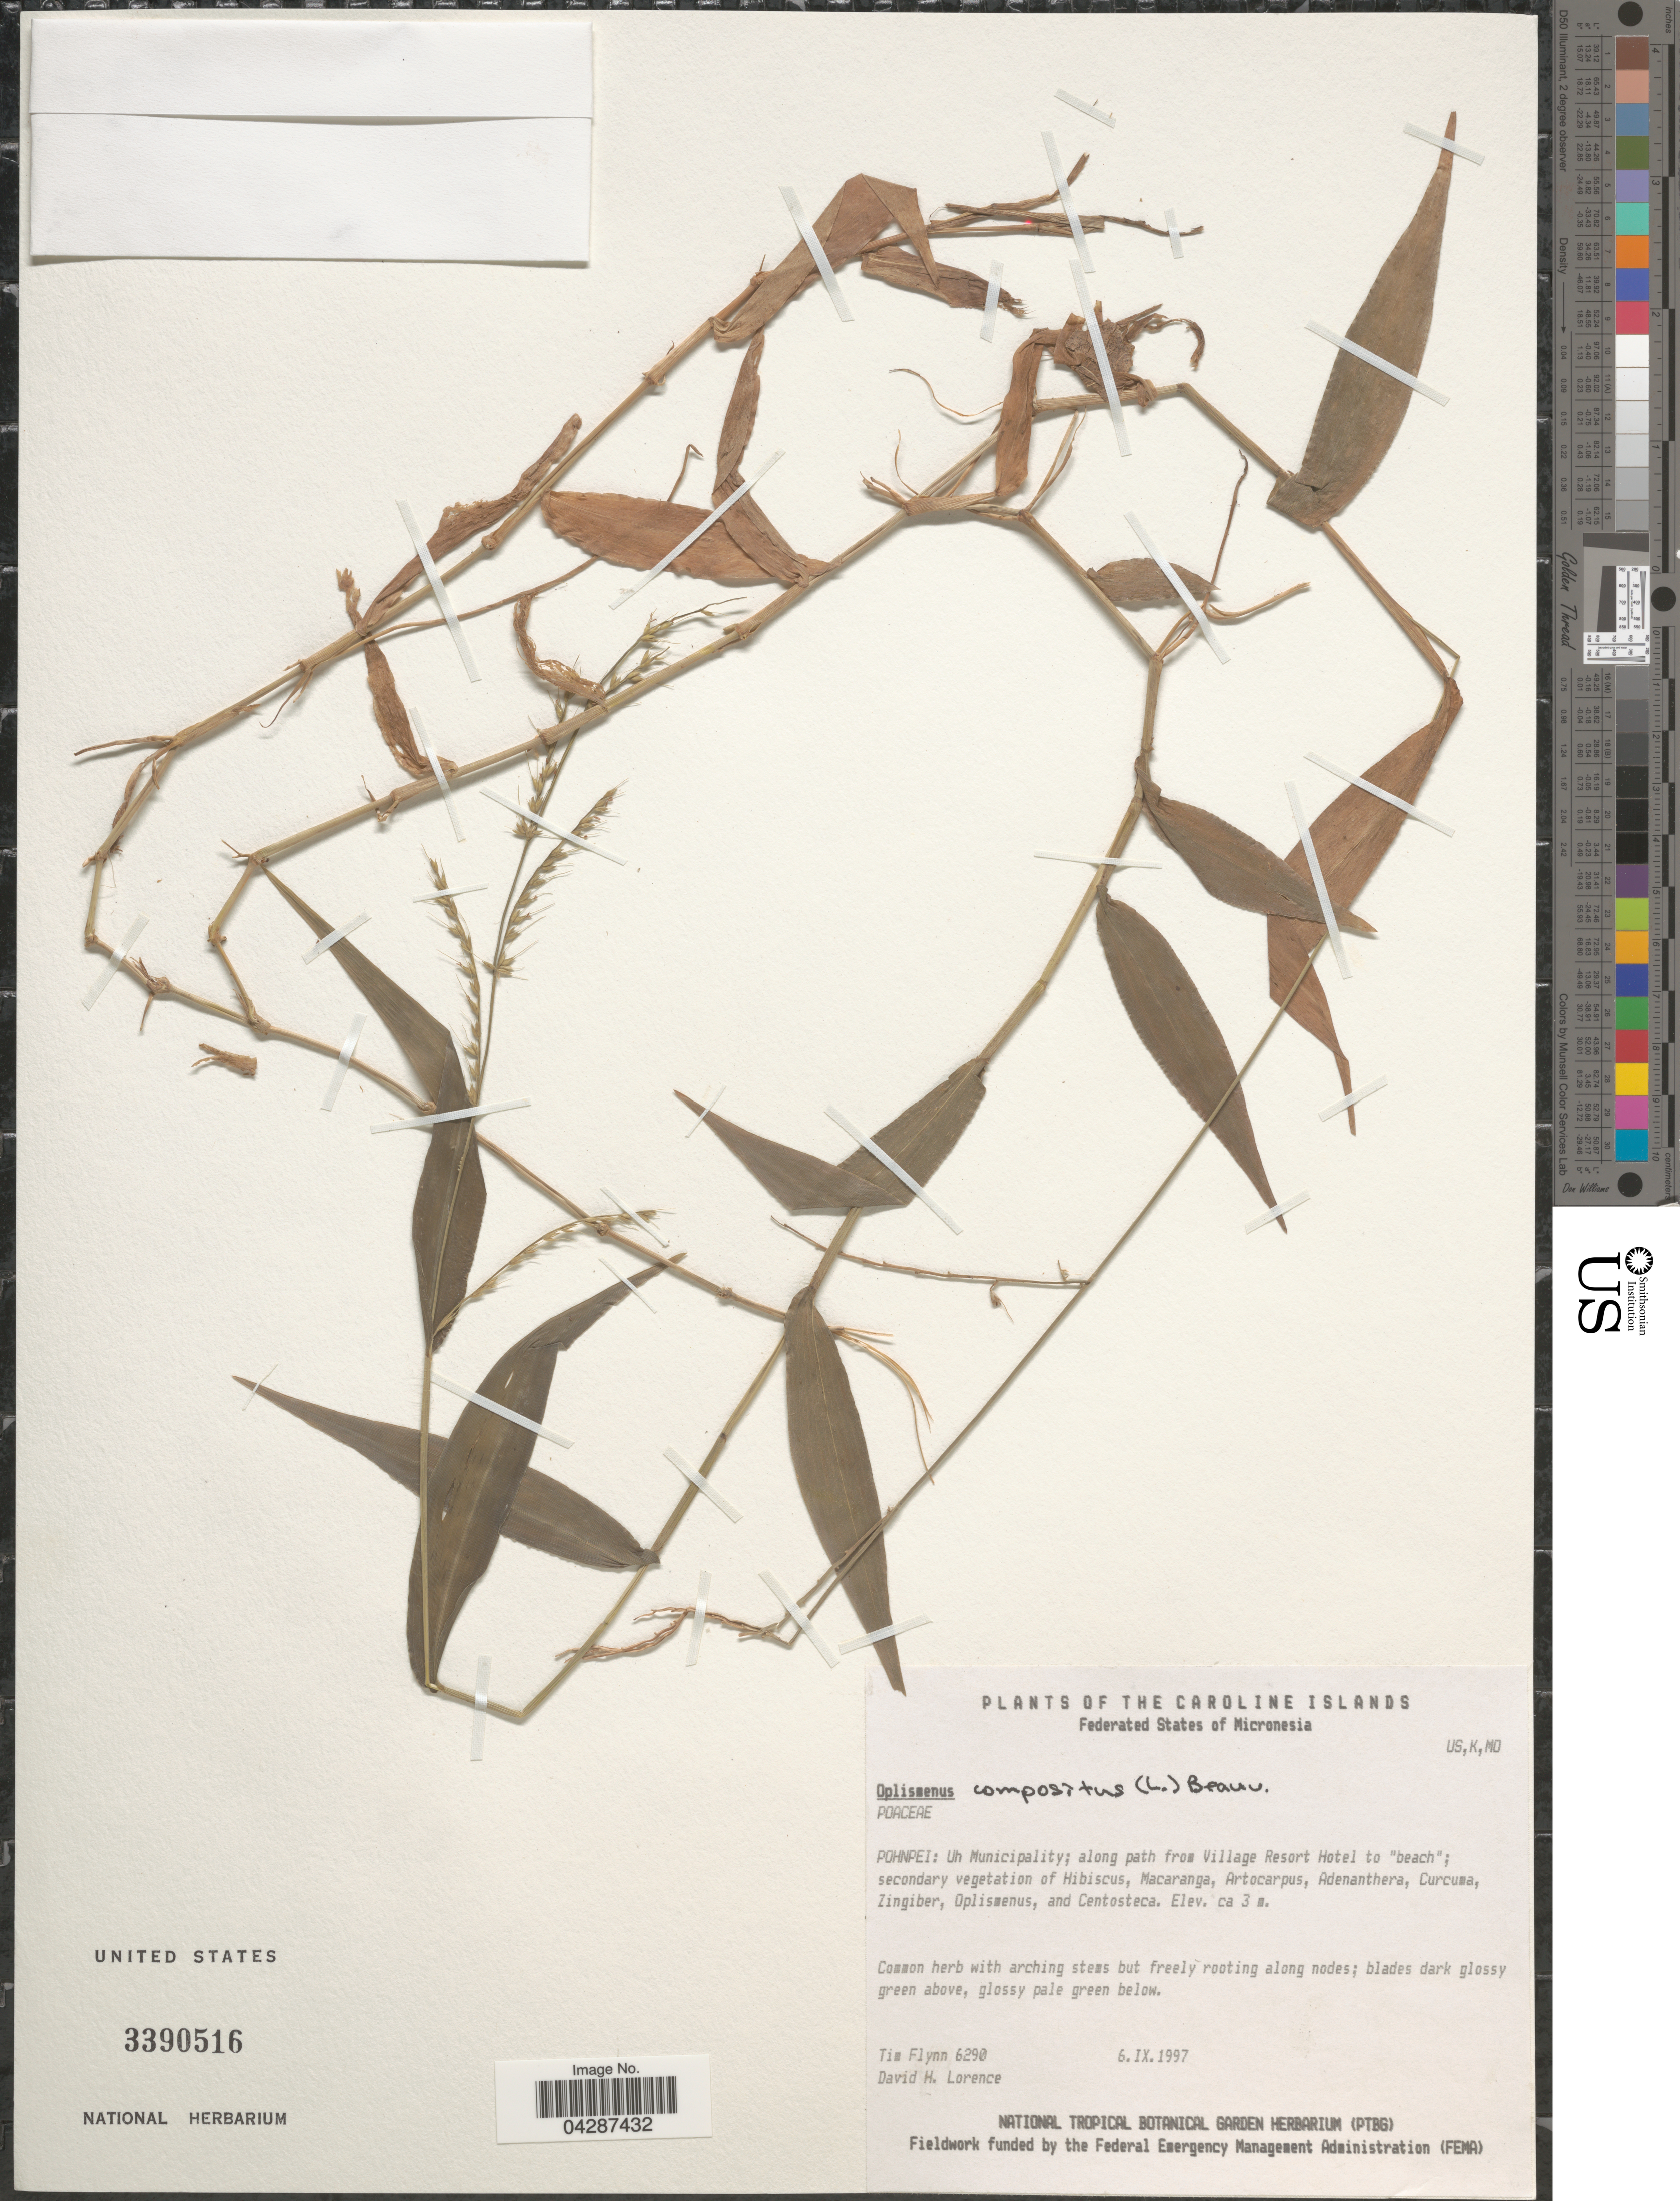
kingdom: Plantae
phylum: Tracheophyta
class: Liliopsida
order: Poales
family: Poaceae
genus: Oplismenus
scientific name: Oplismenus compositus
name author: (L.) P. Beauv.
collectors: T. Flynn & D. Lorence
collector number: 6290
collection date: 1997-09-09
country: Micronesia, Federated States of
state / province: Pohnpei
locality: The Caroline Islands. Federated States of Micronesia. Uh Municipality; along path from Village Resort Hotel to "beach".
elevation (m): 3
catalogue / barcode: US 3390516